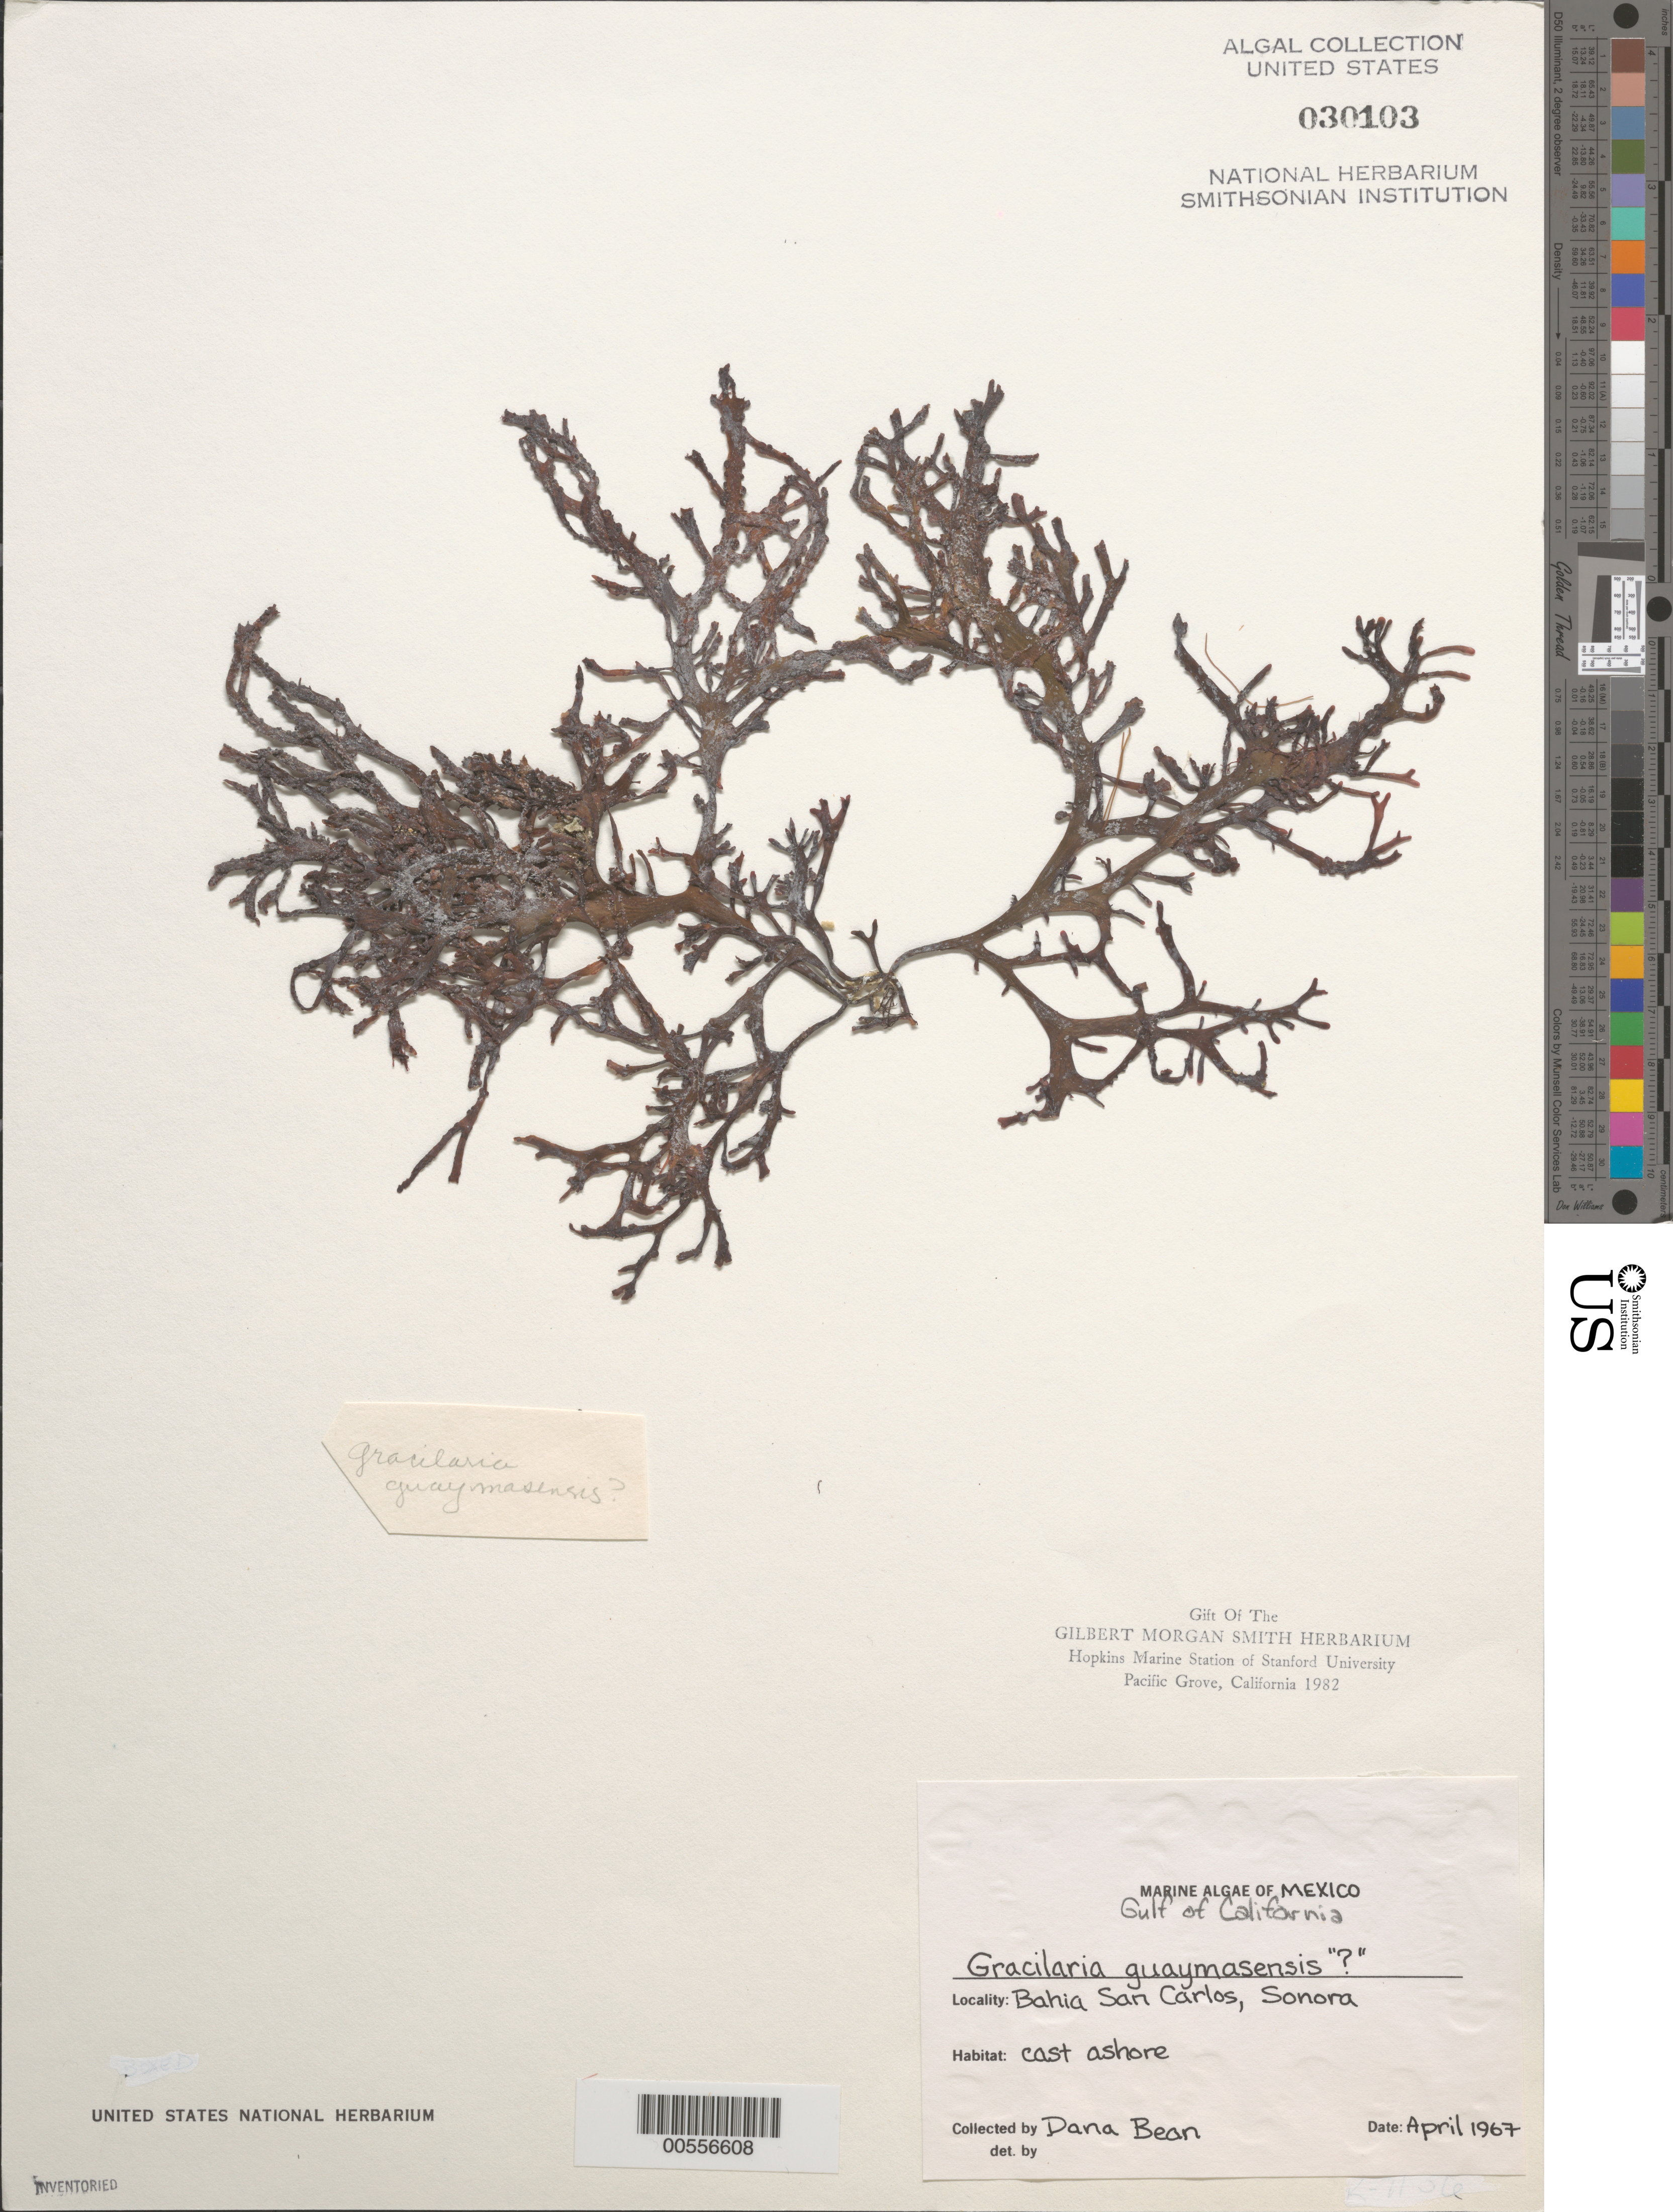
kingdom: Plantae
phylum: Rhodophyta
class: Florideophyceae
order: Gracilariales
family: Gracilariaceae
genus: Gracilaria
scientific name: Gracilaria pachydermatica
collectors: D. Bean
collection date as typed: Apr 1967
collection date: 1967-04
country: Mexico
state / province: Sonora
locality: Bahia San Carlos (San Carlos Bay)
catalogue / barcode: US 30103